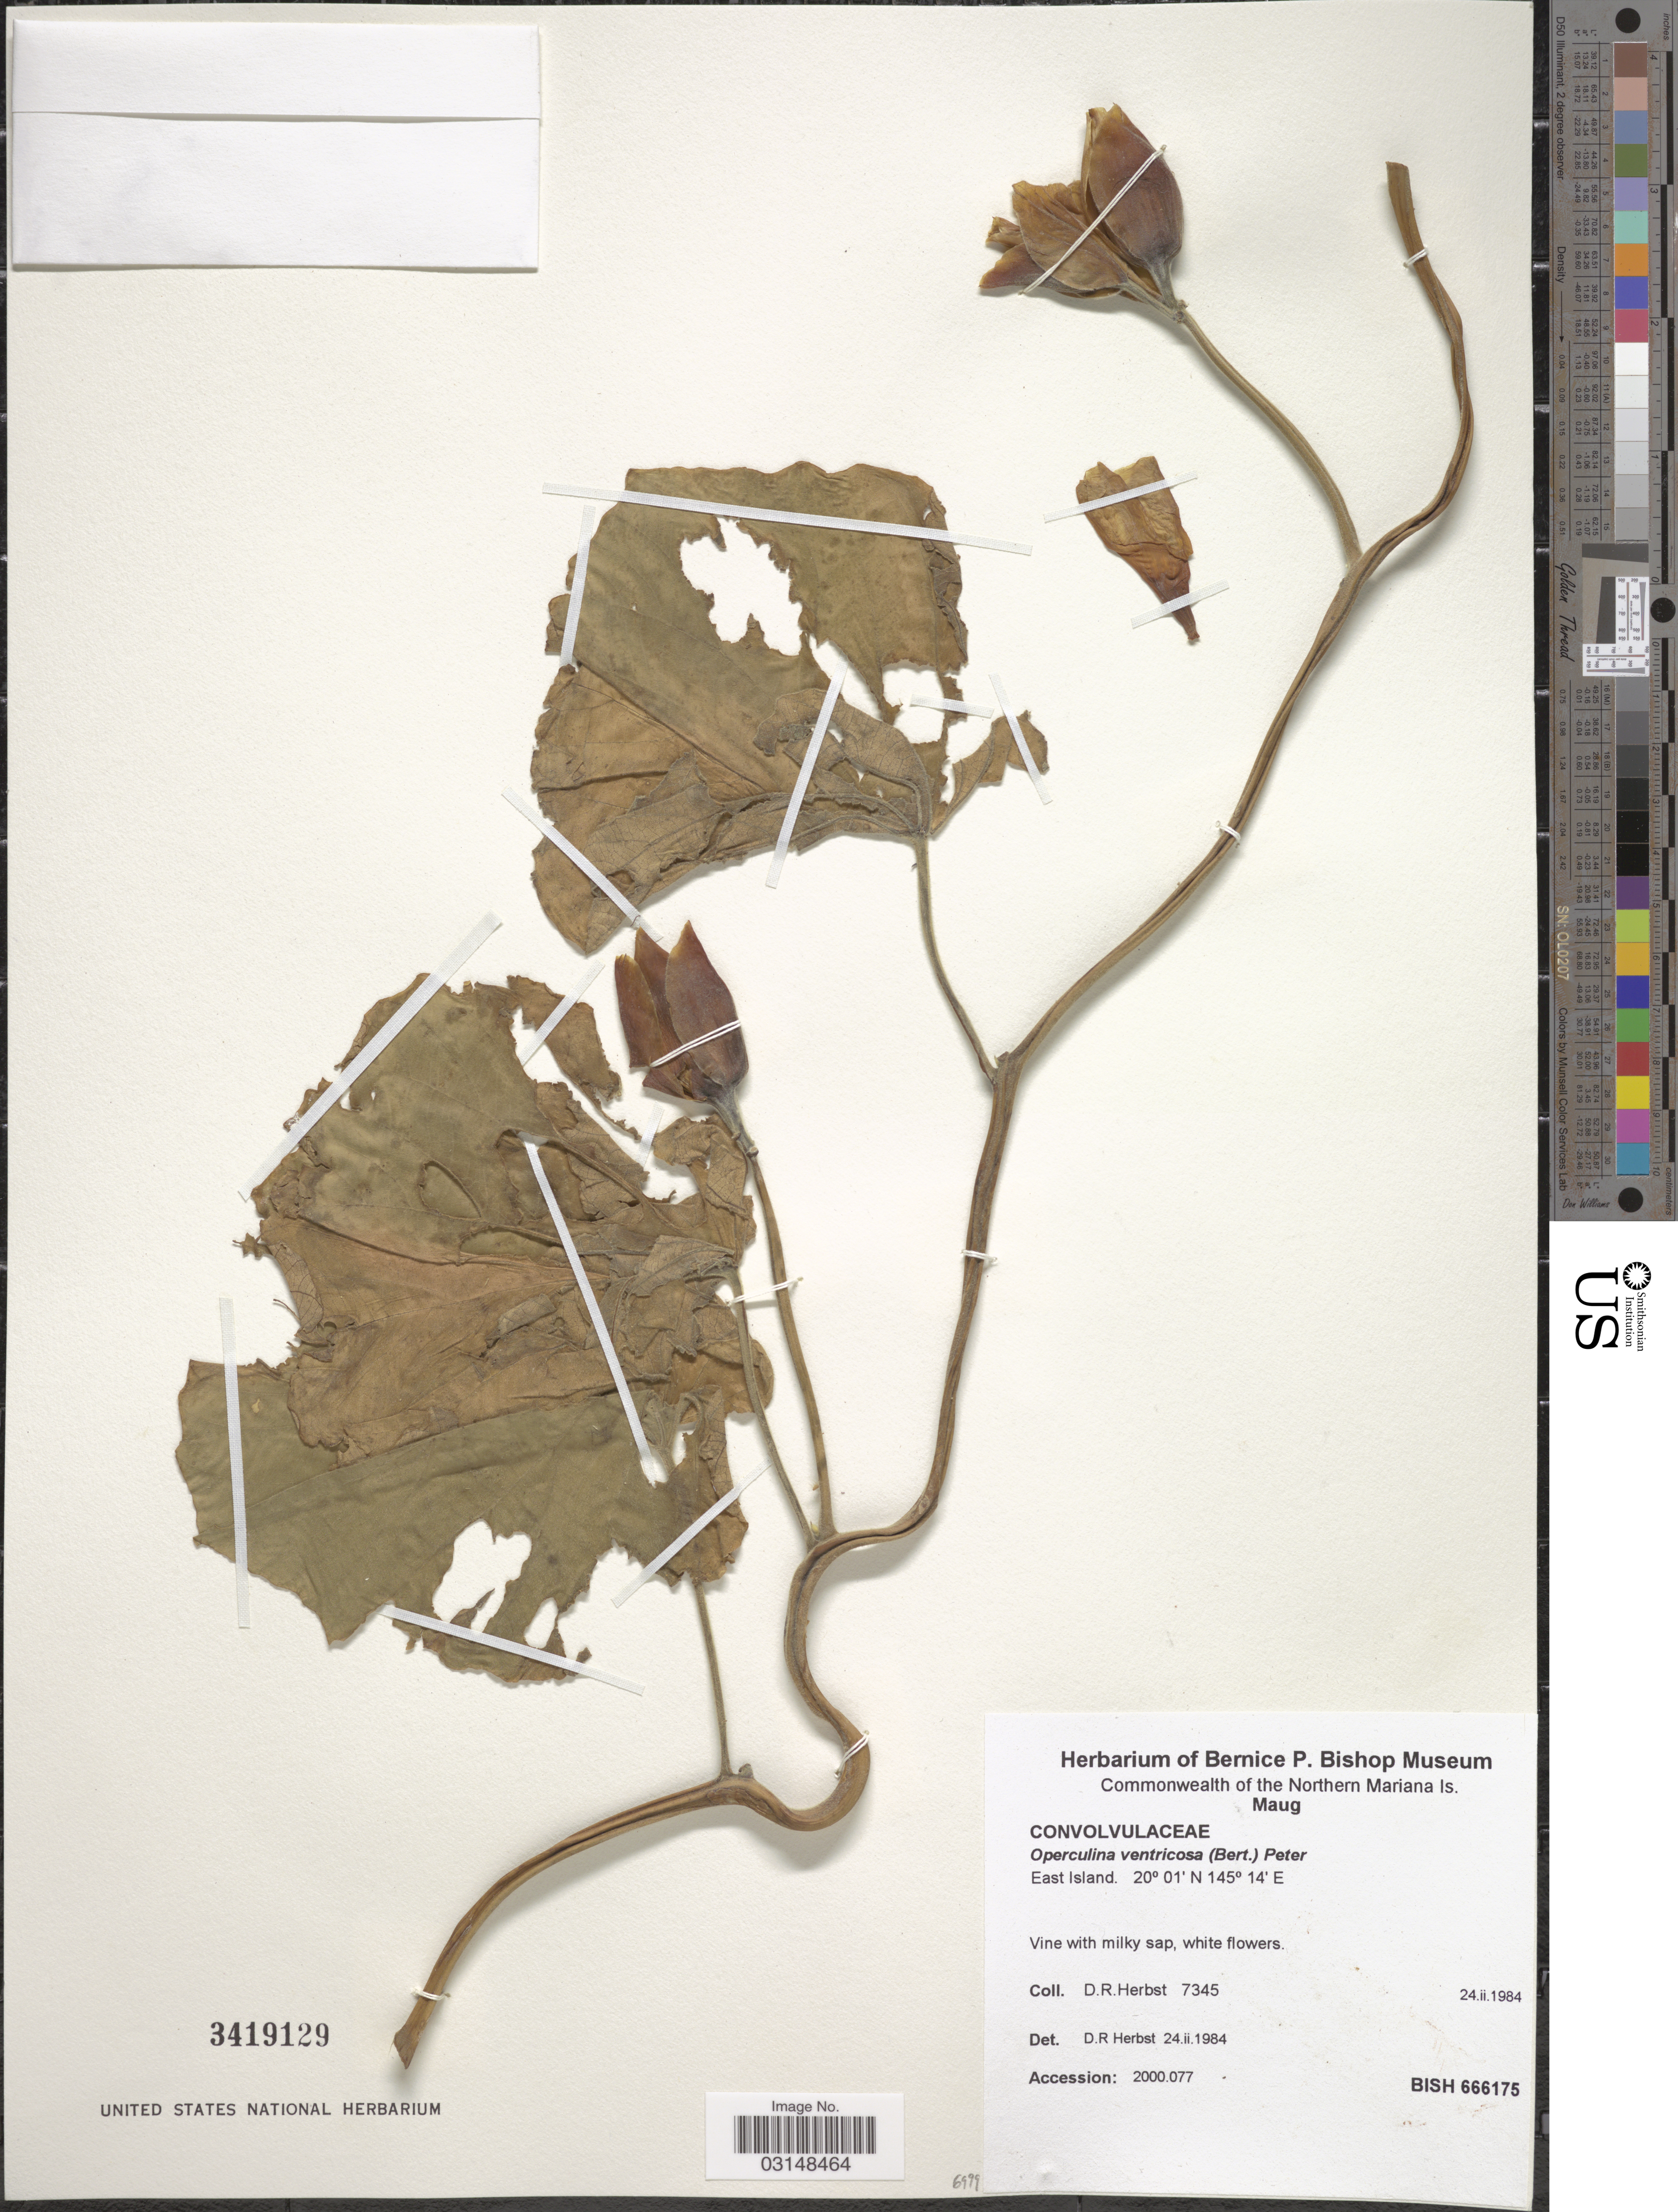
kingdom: Plantae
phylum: Tracheophyta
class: Magnoliopsida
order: Solanales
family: Convolvulaceae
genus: Operculina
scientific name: Operculina ventricosa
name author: (Aubl.) Barb. Rodr.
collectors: D. R. Herbst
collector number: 7345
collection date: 1984-02-24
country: Northern Mariana Islands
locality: Maug, East Island.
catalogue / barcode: US 3419129